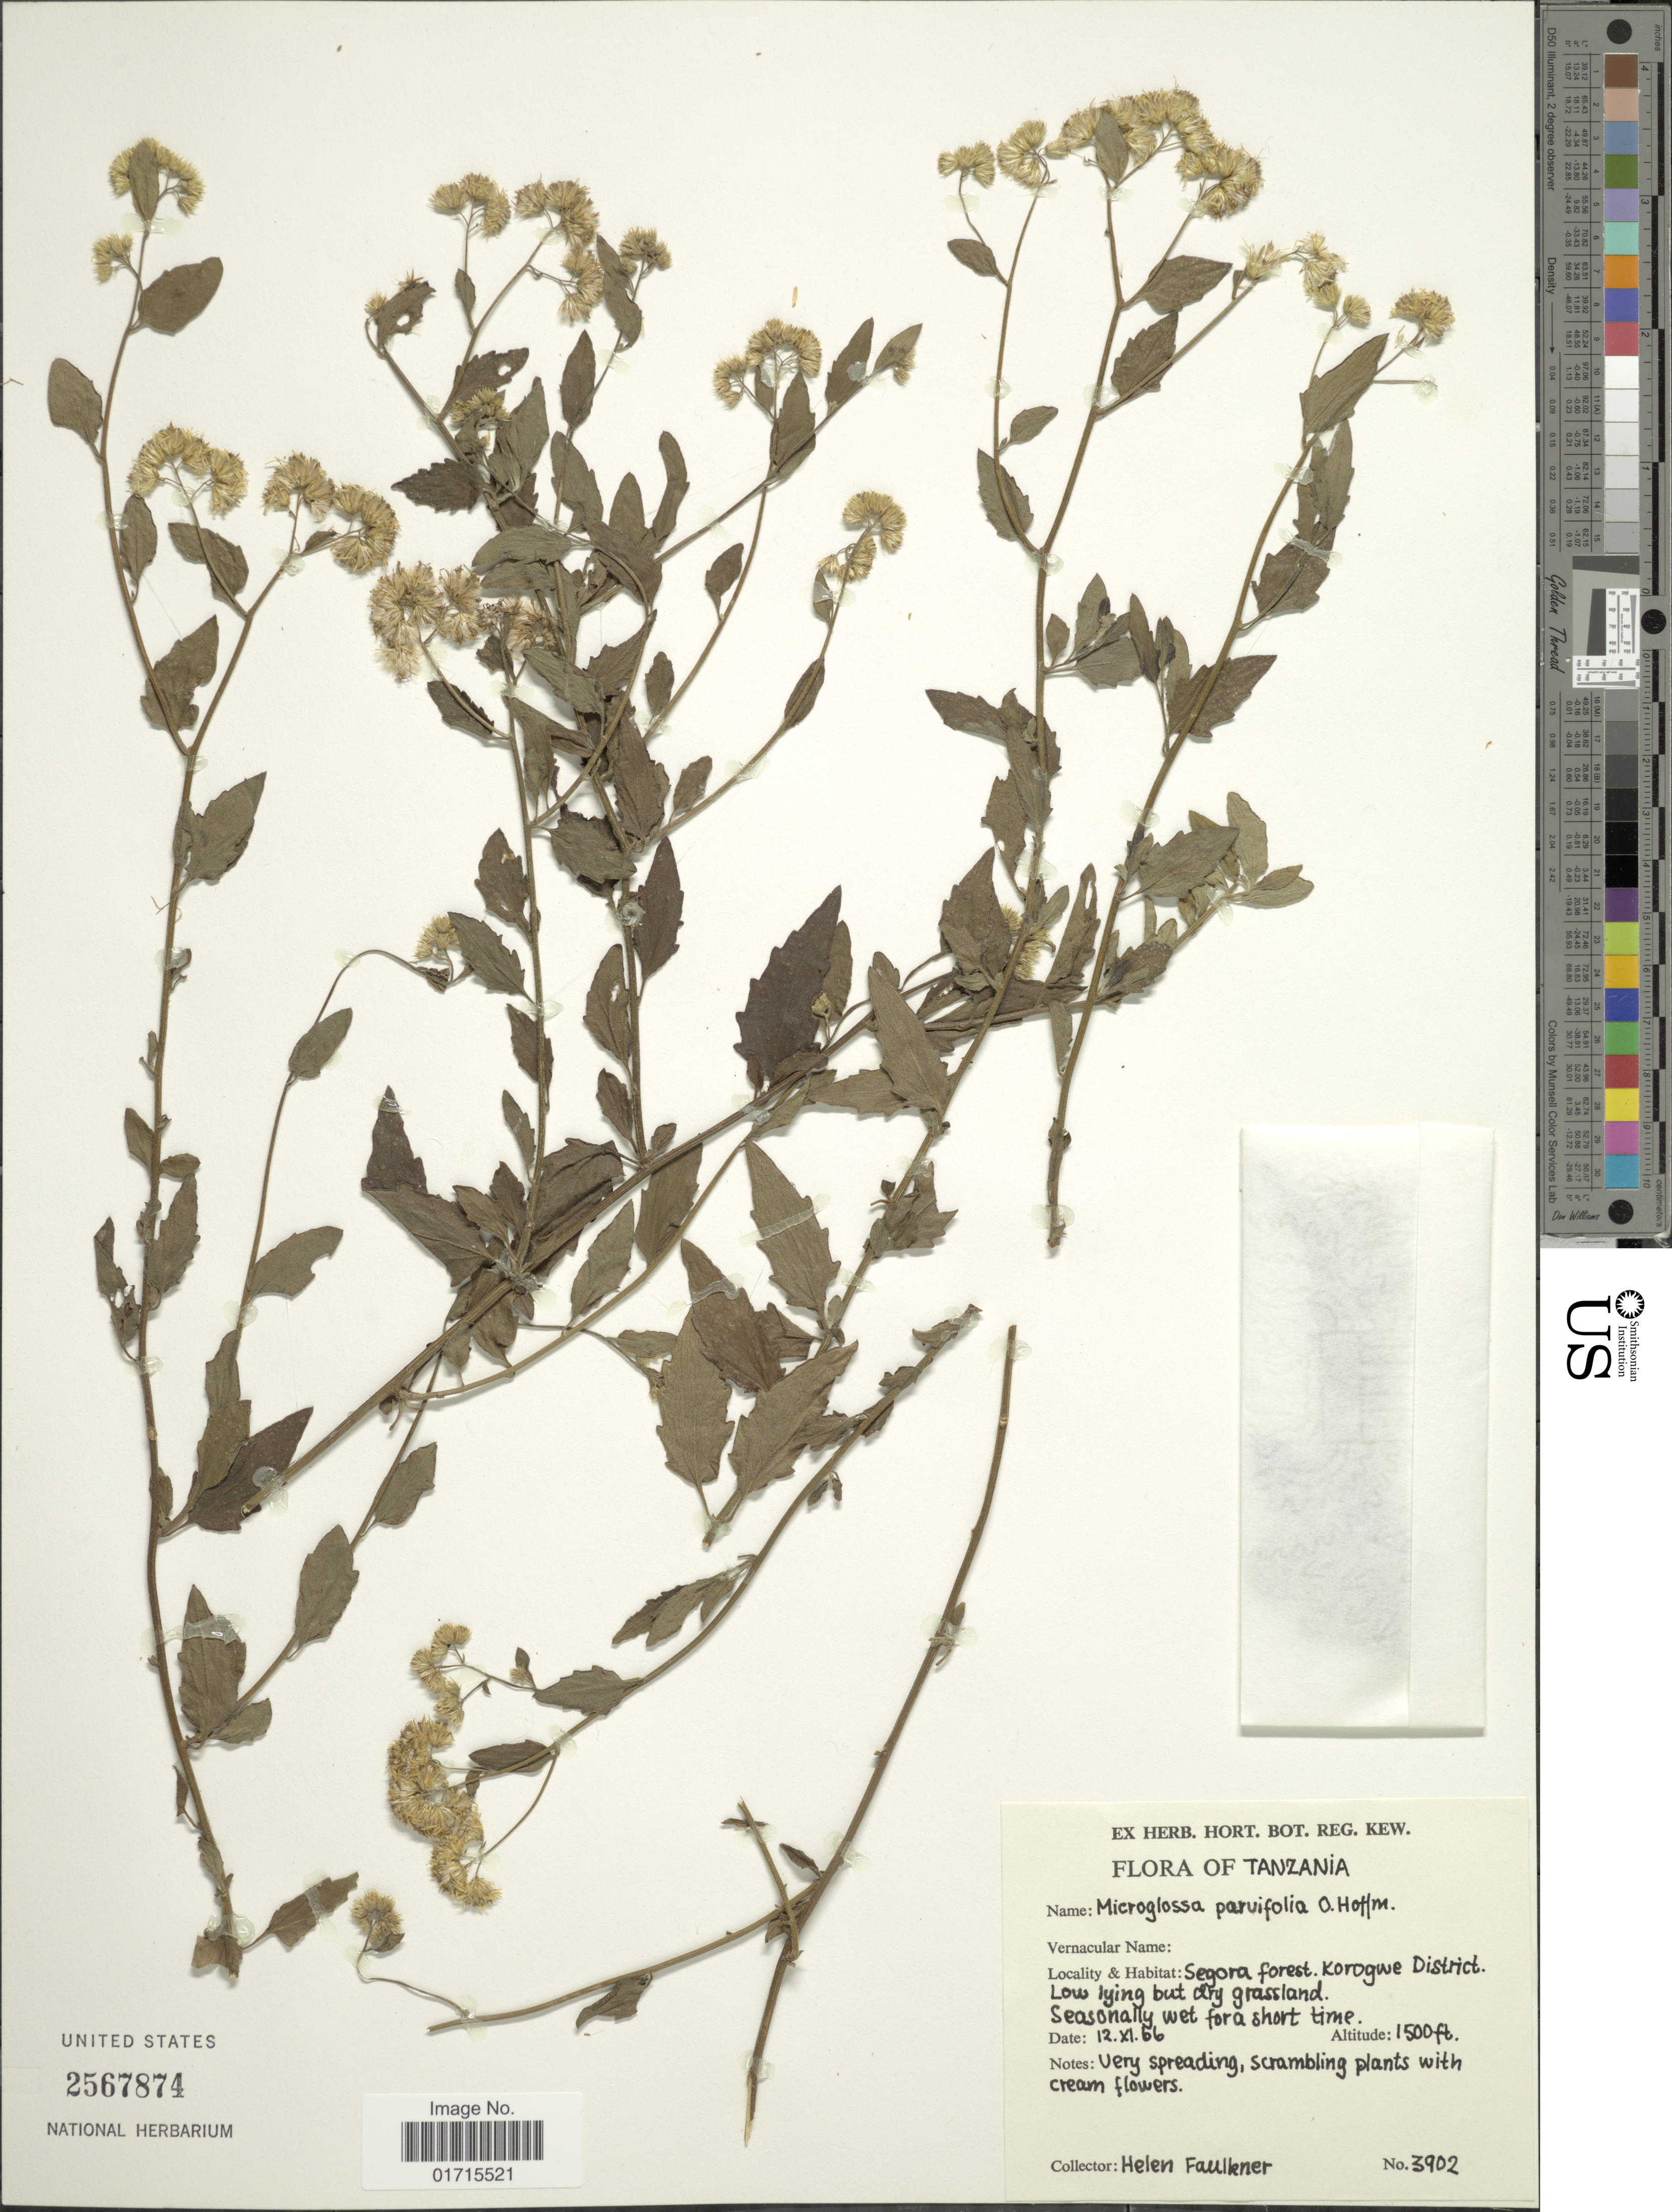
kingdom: Plantae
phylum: Tracheophyta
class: Magnoliopsida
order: Asterales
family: Asteraceae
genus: Microglossa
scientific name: Microglossa parvifolia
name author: O. Hoffm.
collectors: H. Faulkner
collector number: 3902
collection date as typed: Transcribed d/m/y: 12/11/66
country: Tanzania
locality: Tanzania. Segora forest. Korogwe District. Low lying but dry grassland.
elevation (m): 457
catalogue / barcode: US 2567874